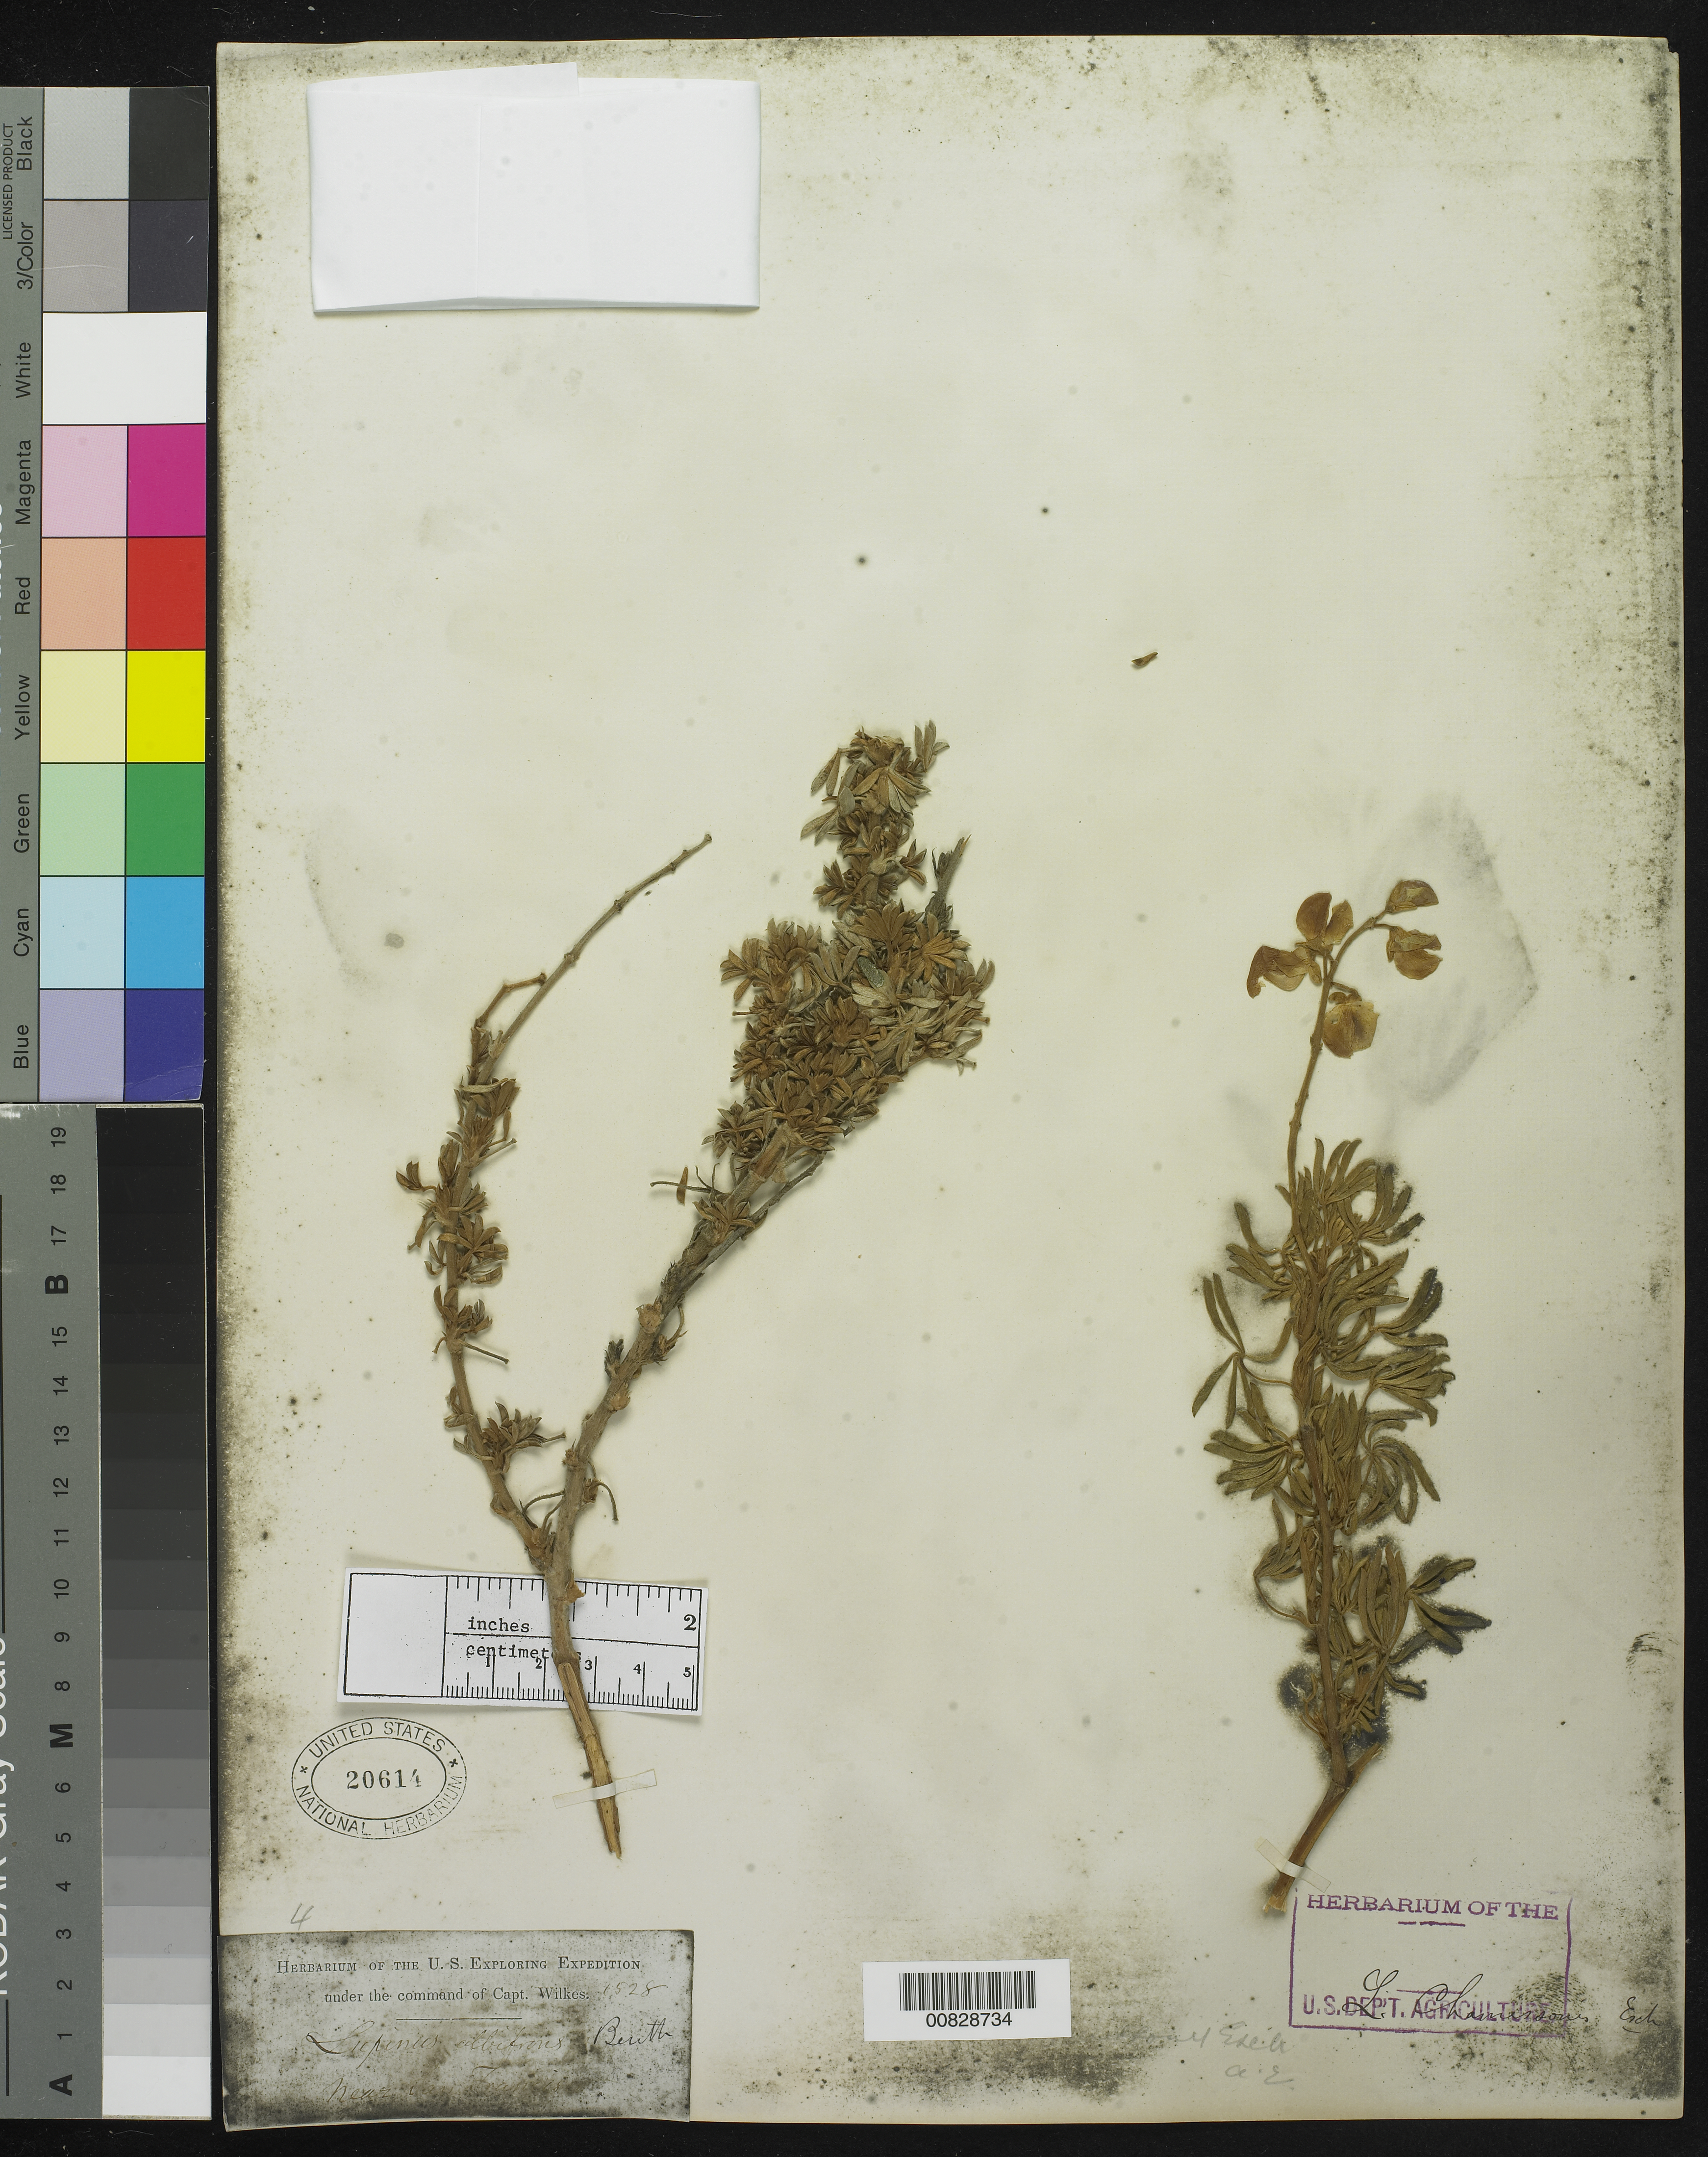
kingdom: Plantae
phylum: Tracheophyta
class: Magnoliopsida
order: Fabales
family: Fabaceae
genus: Lupinus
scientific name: Lupinus chamissonis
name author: Eschsch.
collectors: Wilkes Explor. Exped.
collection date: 1838/1842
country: United States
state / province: California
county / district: San Francisco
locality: Near San Francisco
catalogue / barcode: US 20614